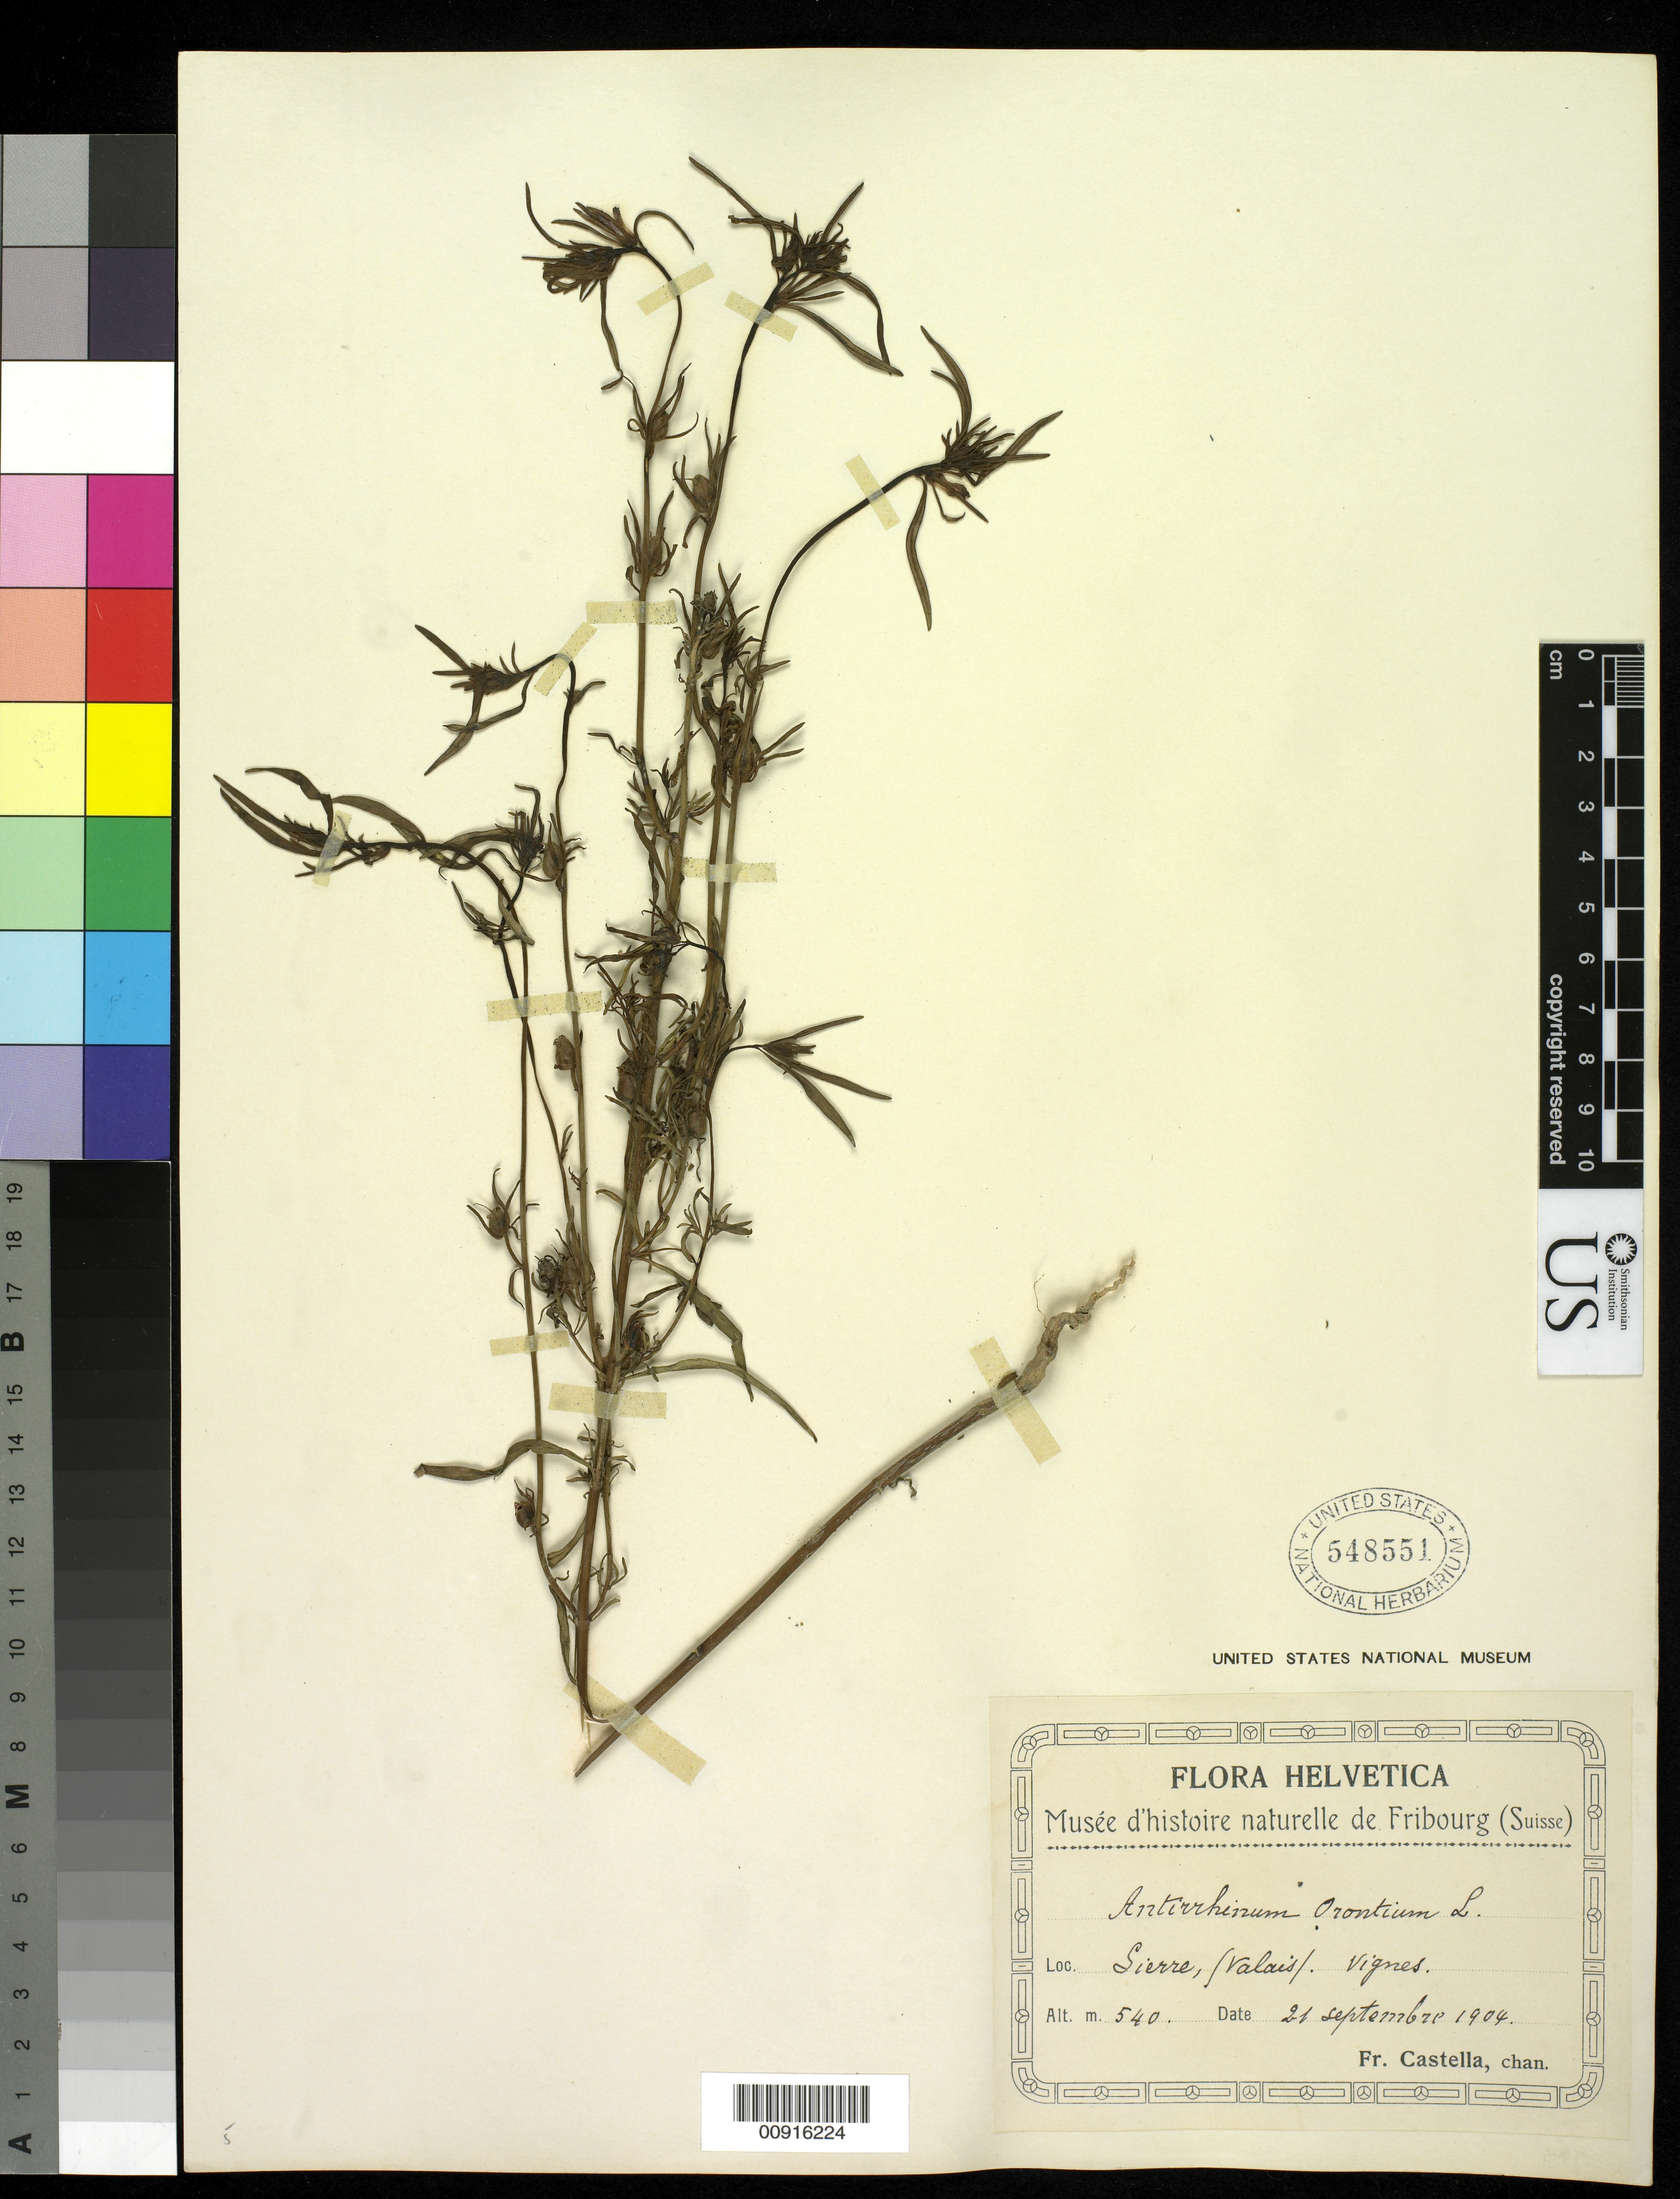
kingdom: Plantae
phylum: Tracheophyta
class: Magnoliopsida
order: Lamiales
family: Plantaginaceae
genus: Antirrhinum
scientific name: Antirrhinum orontium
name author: L.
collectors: Fr. Castella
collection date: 1904-09-21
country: Switzerland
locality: Sierre/Valais/Vignes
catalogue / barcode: US 548551